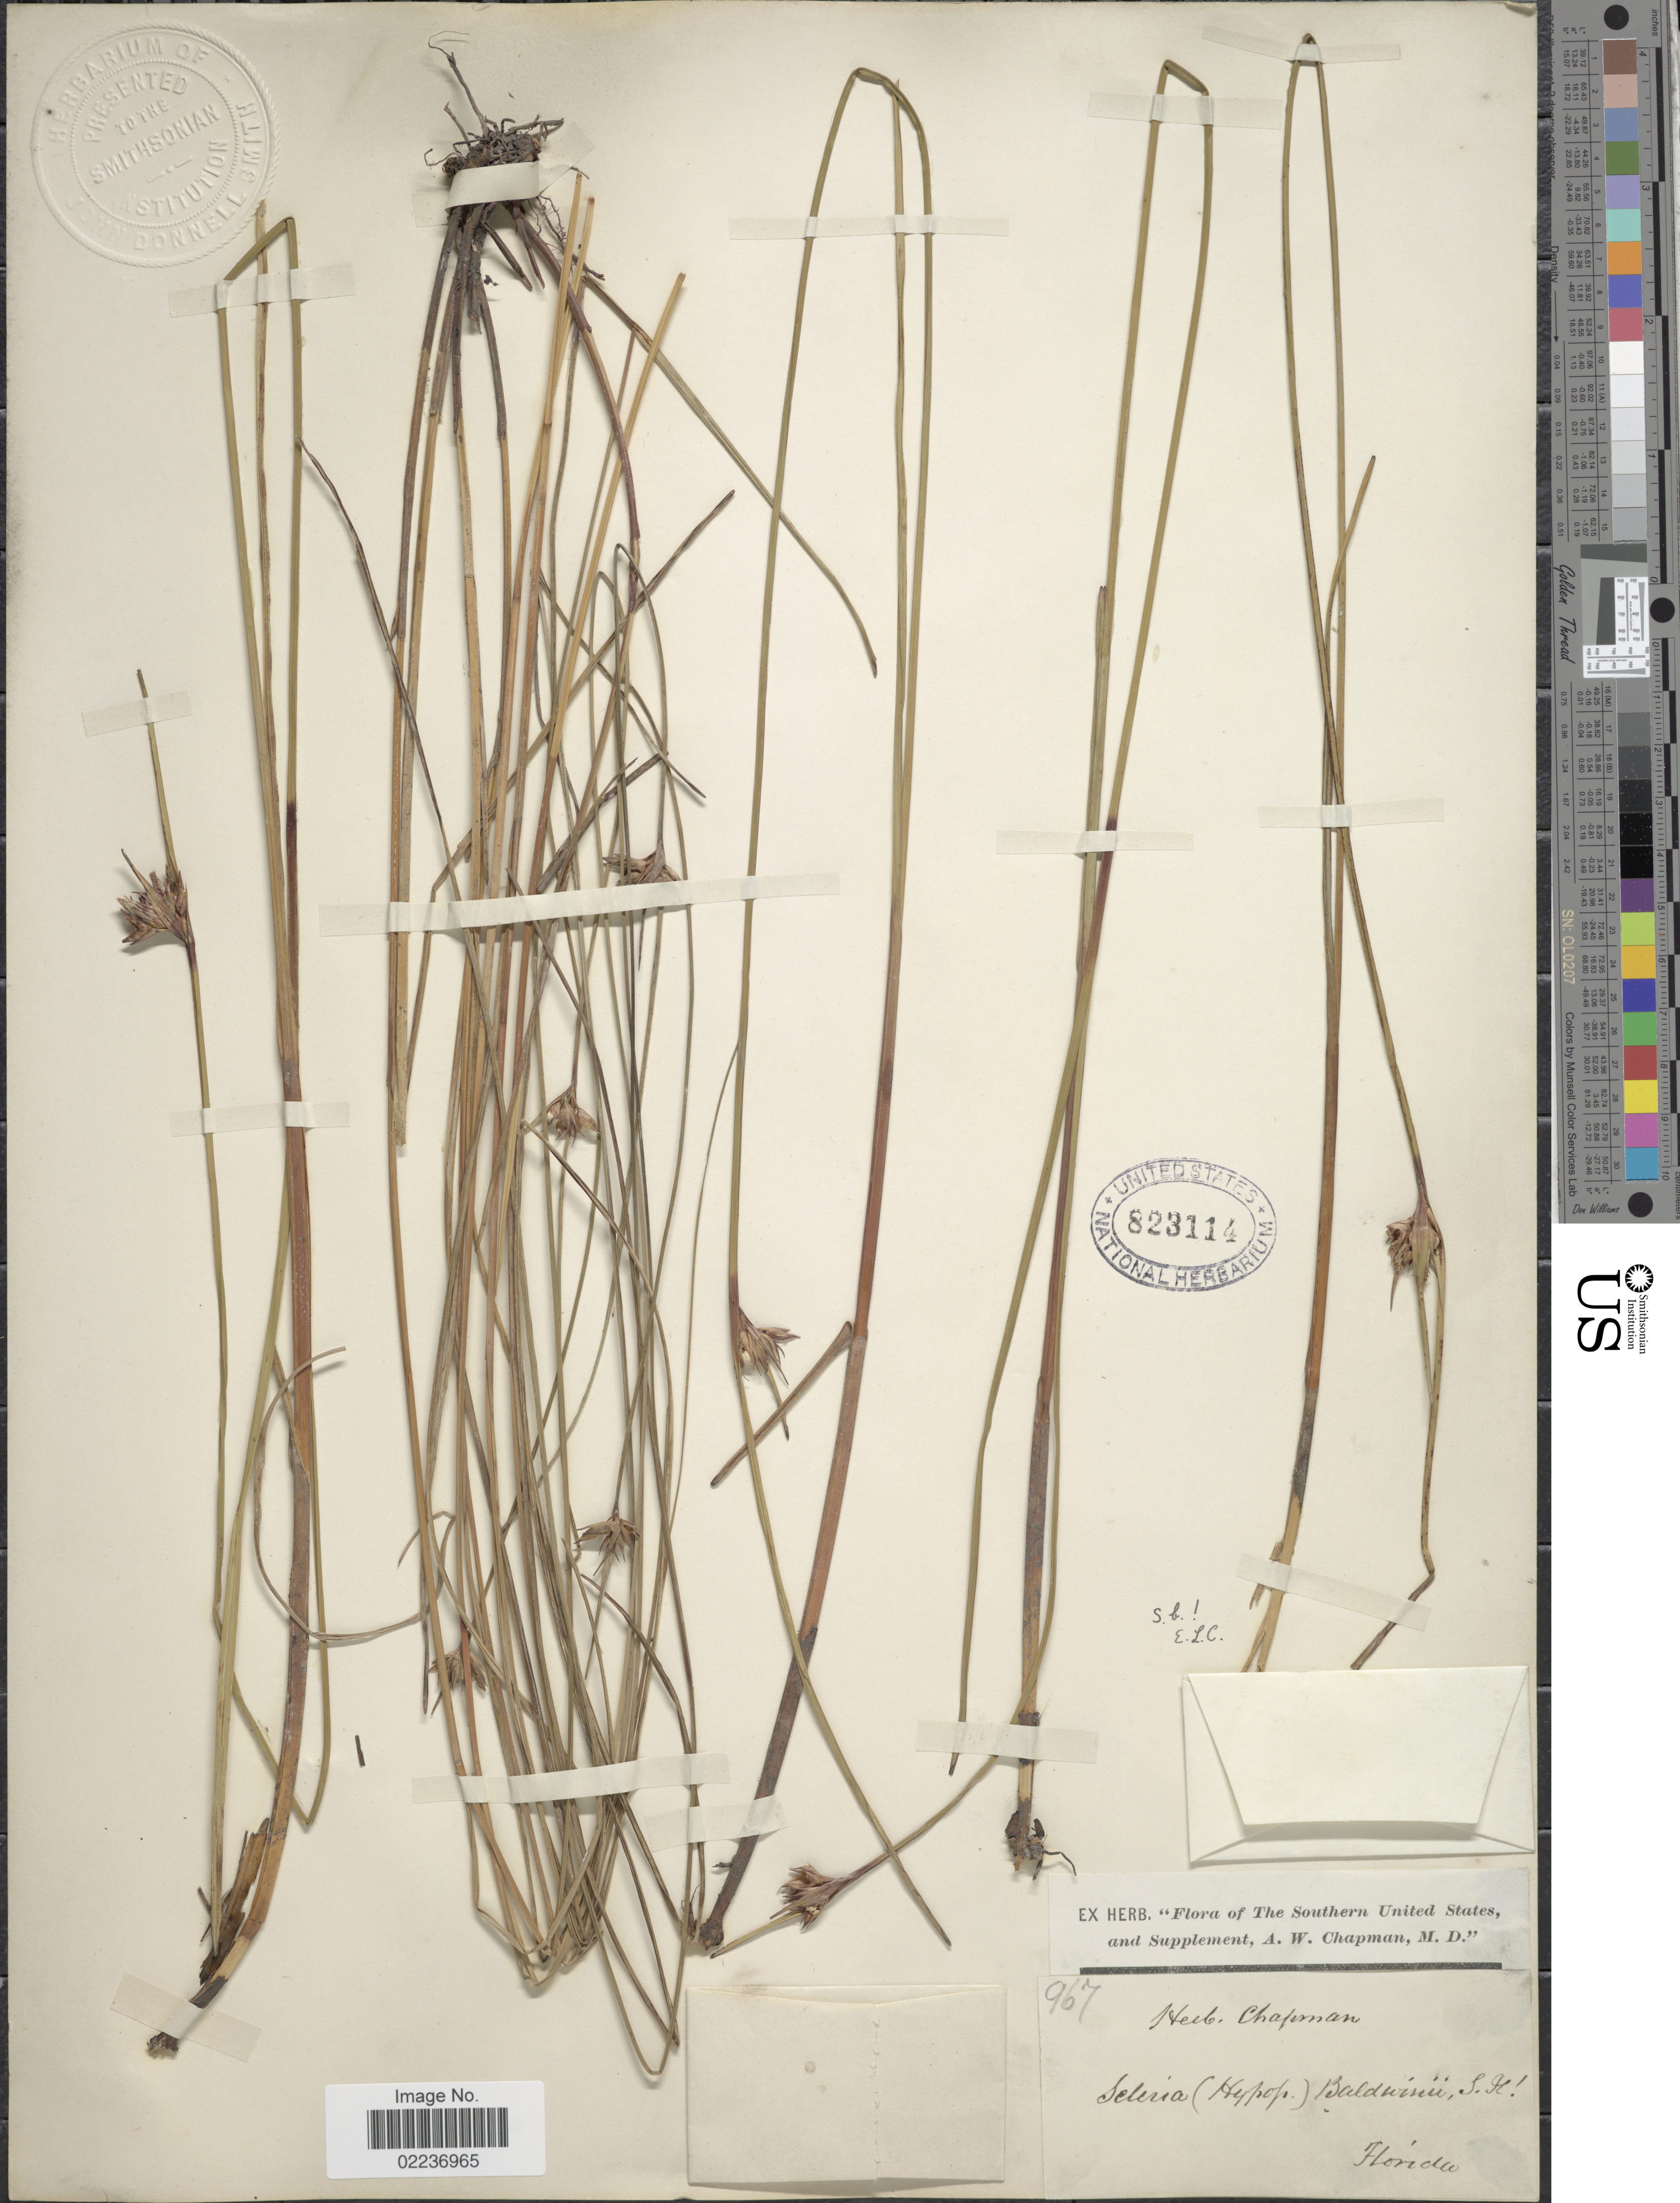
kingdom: Plantae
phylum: Tracheophyta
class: Liliopsida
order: Poales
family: Cyperaceae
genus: Scleria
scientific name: Scleria baldwinii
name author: (Torr.) Steud.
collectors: A. W. Chapman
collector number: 967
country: United States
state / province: Florida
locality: Southern United States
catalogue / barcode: US 823114